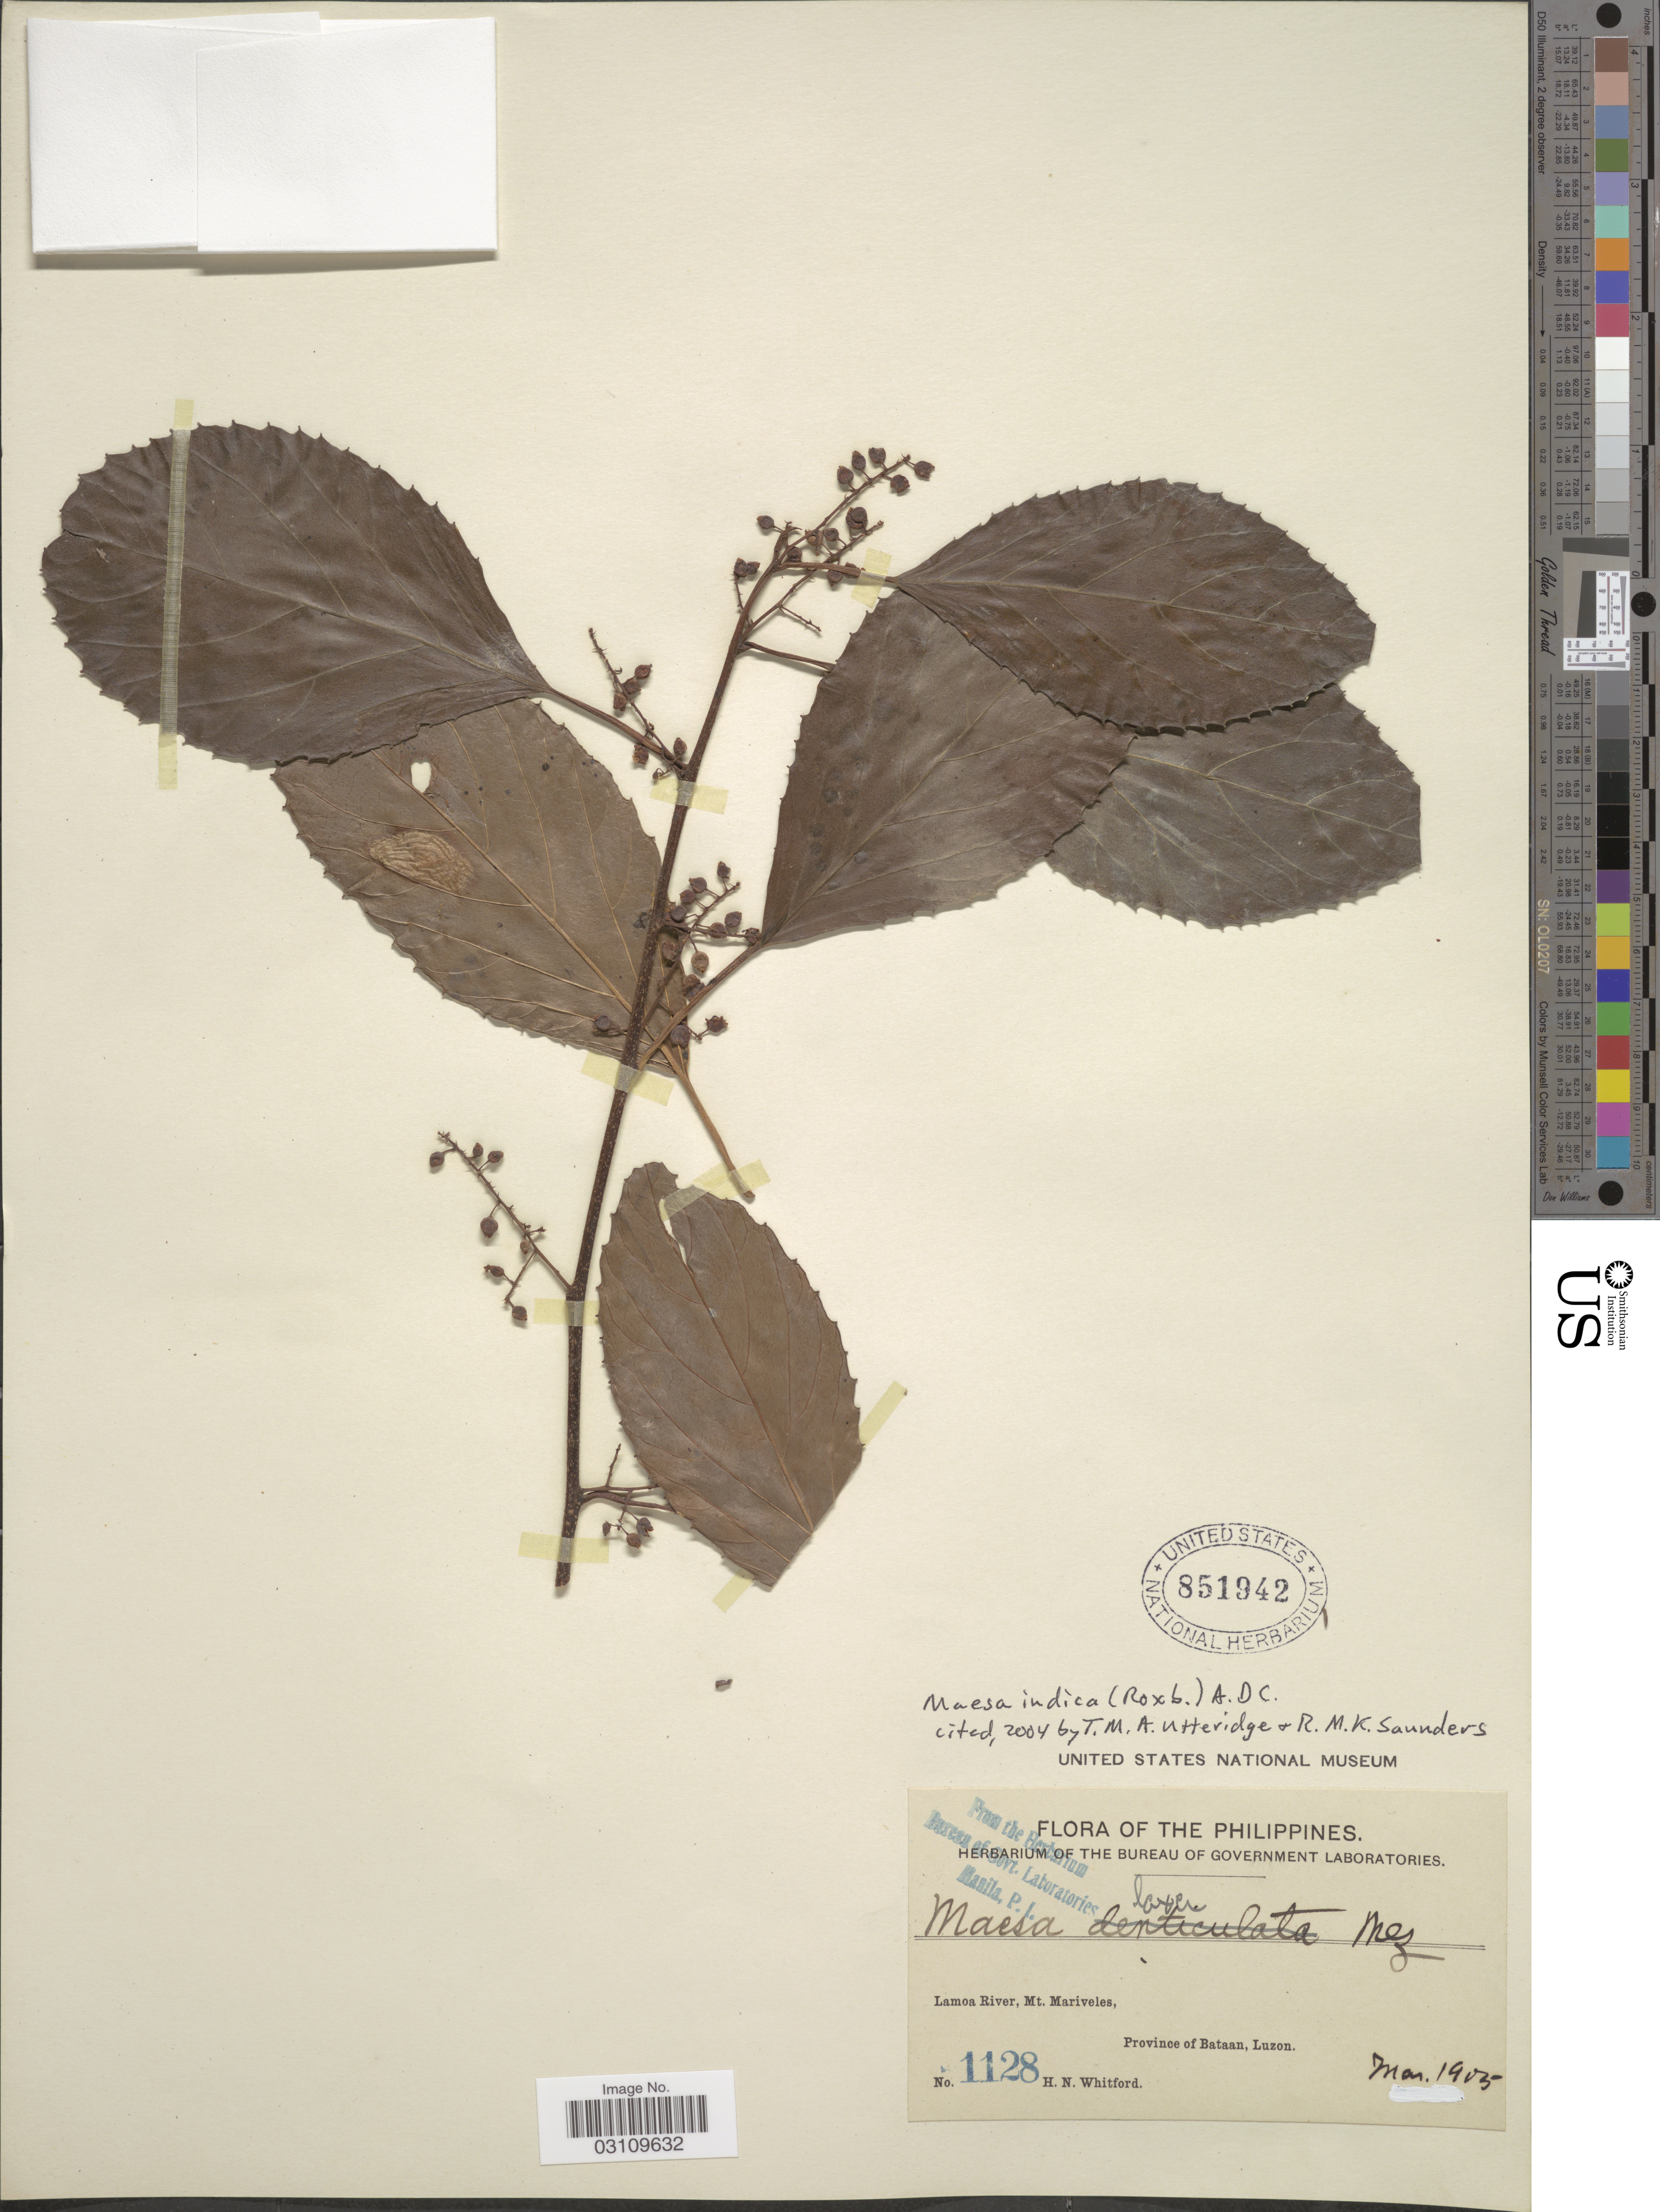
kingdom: Plantae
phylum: Tracheophyta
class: Magnoliopsida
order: Ericales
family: Primulaceae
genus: Maesa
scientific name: Maesa indica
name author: (Roxb.) A. DC.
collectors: H. N. Whitford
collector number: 1128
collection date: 1905-03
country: Philippines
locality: Lamao River, Mt. Mariveles, Province of Bataan, Luzon.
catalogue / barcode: US 851942